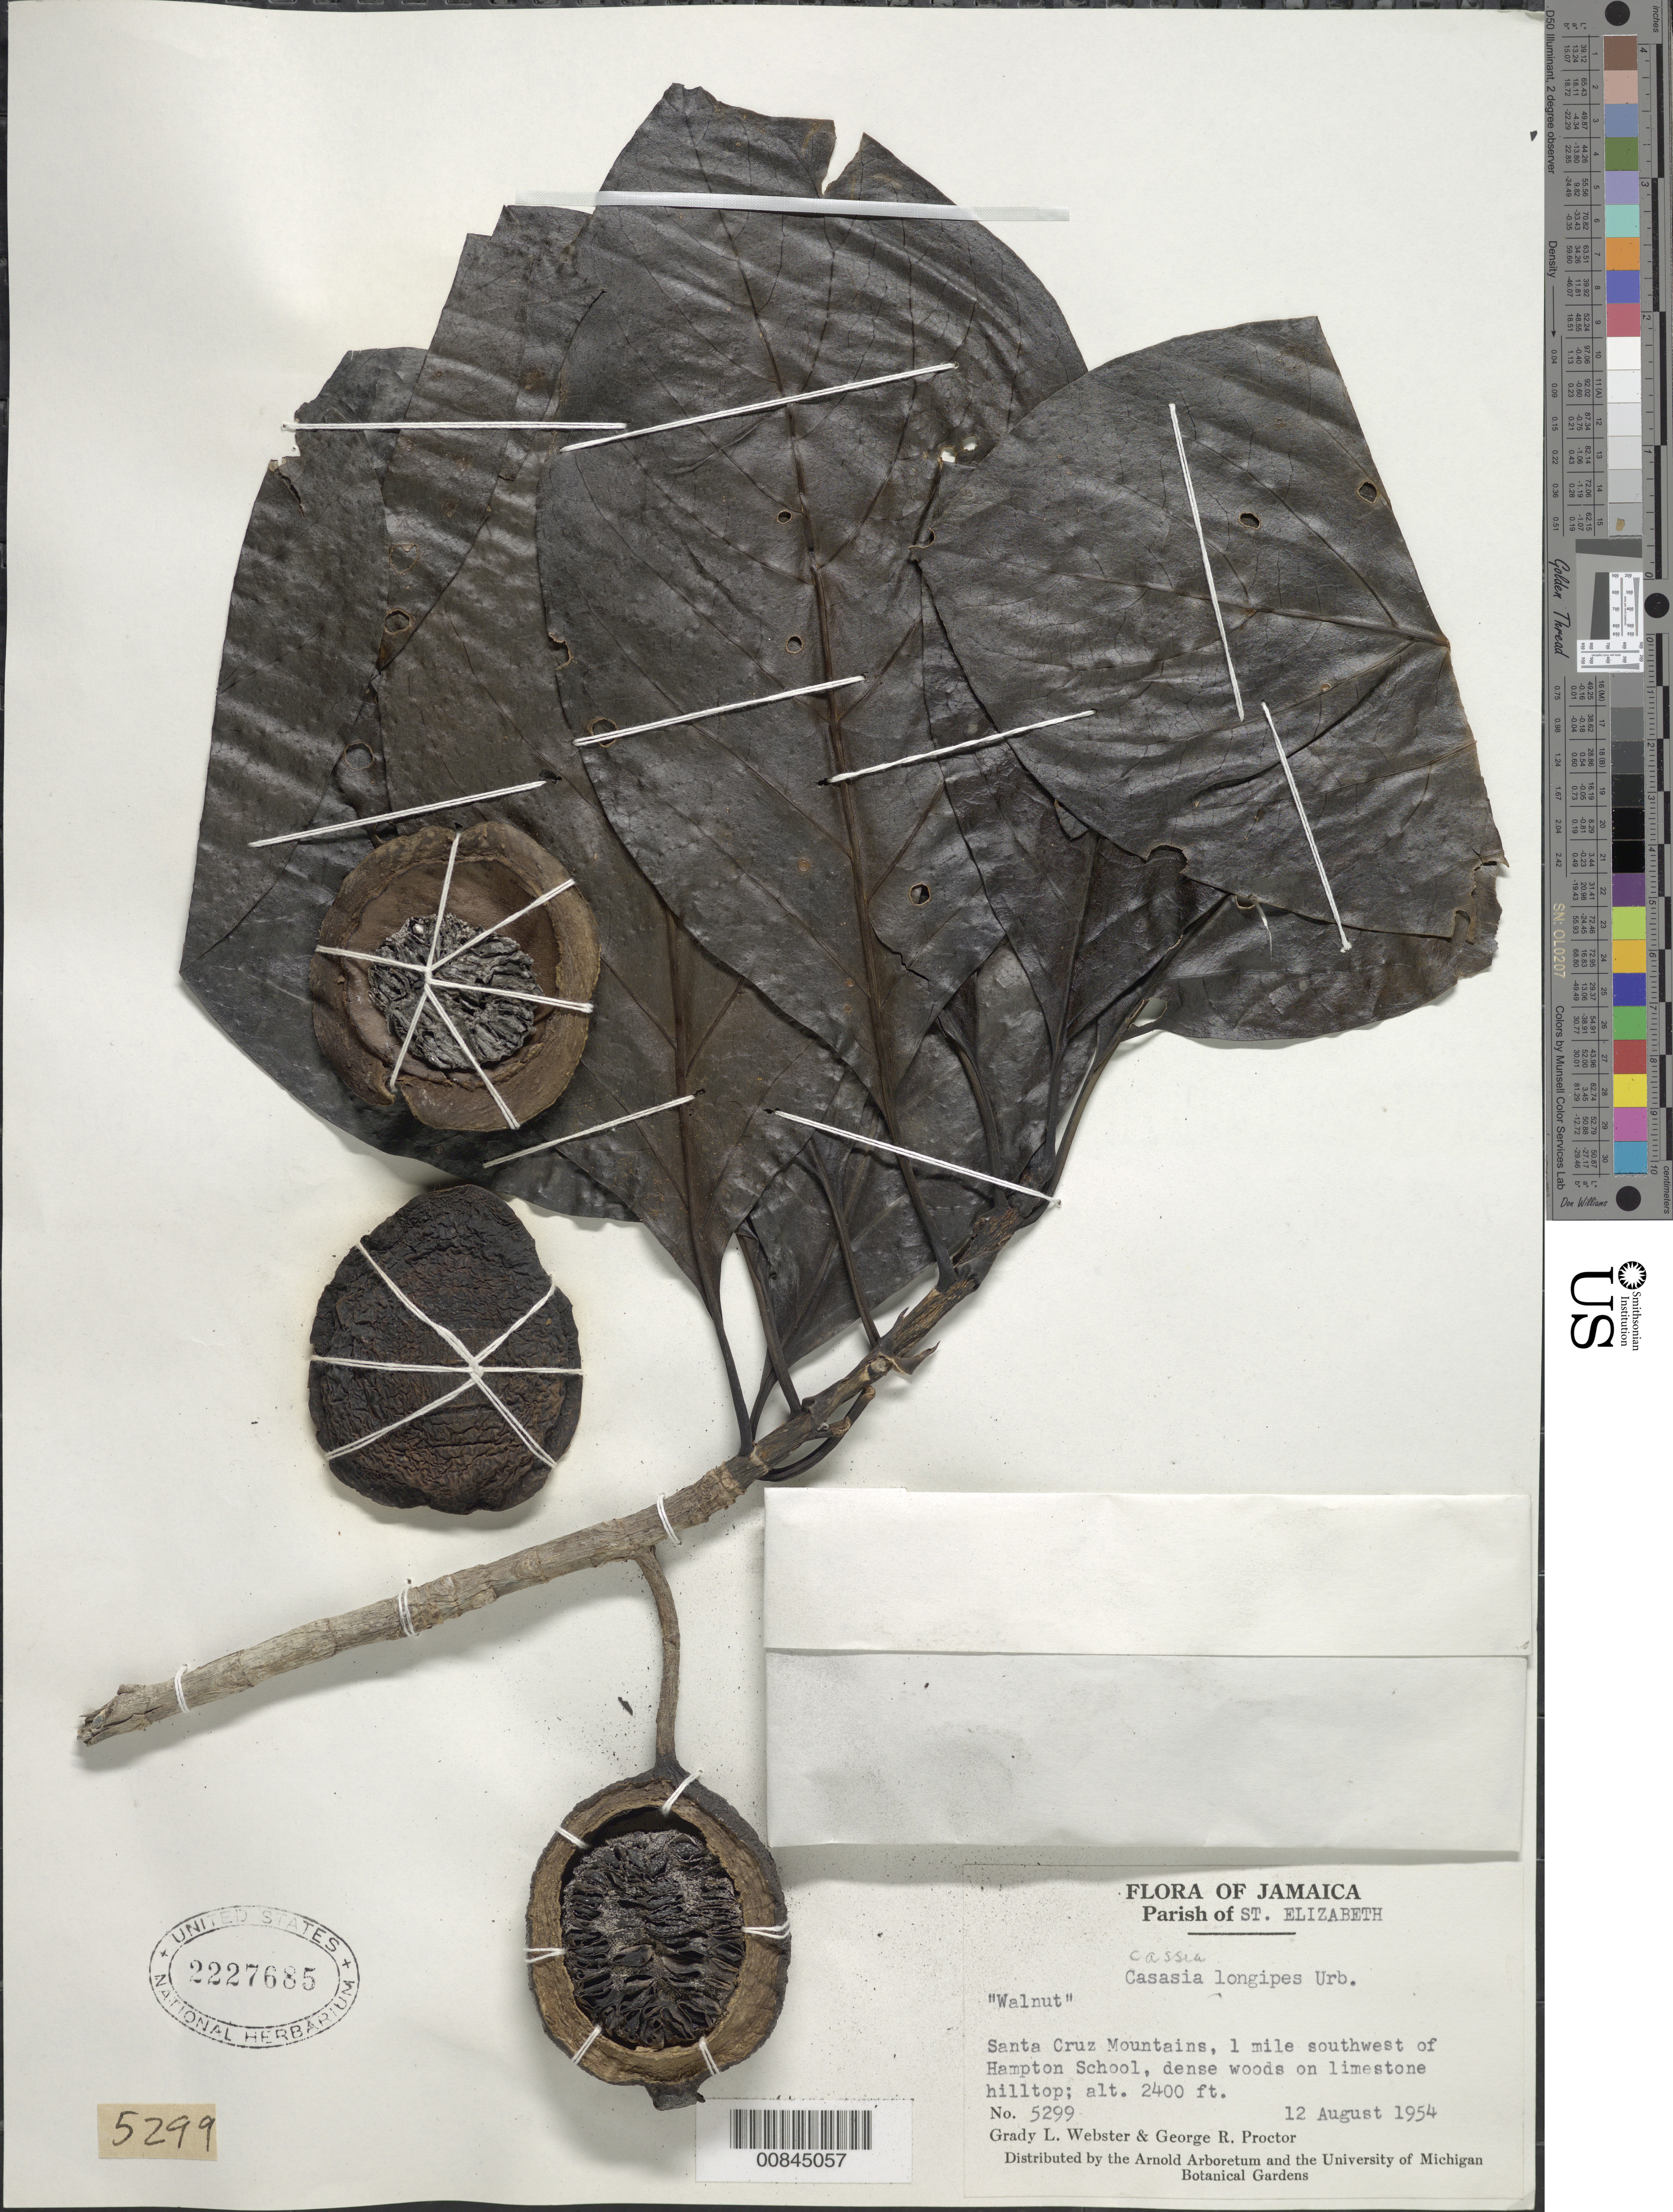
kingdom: Plantae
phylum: Tracheophyta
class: Magnoliopsida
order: Gentianales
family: Rubiaceae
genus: Casasia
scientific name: Casasia longipes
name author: Urb.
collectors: G. L. Webster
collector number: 5299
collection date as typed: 12 Aug 1954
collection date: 1954-08-12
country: Jamaica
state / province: Saint Elizabeth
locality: Santa Cruz Mountains, 1 mi. southwest of Hampton School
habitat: Dense woods on limestone hilltop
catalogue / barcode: US 2227685